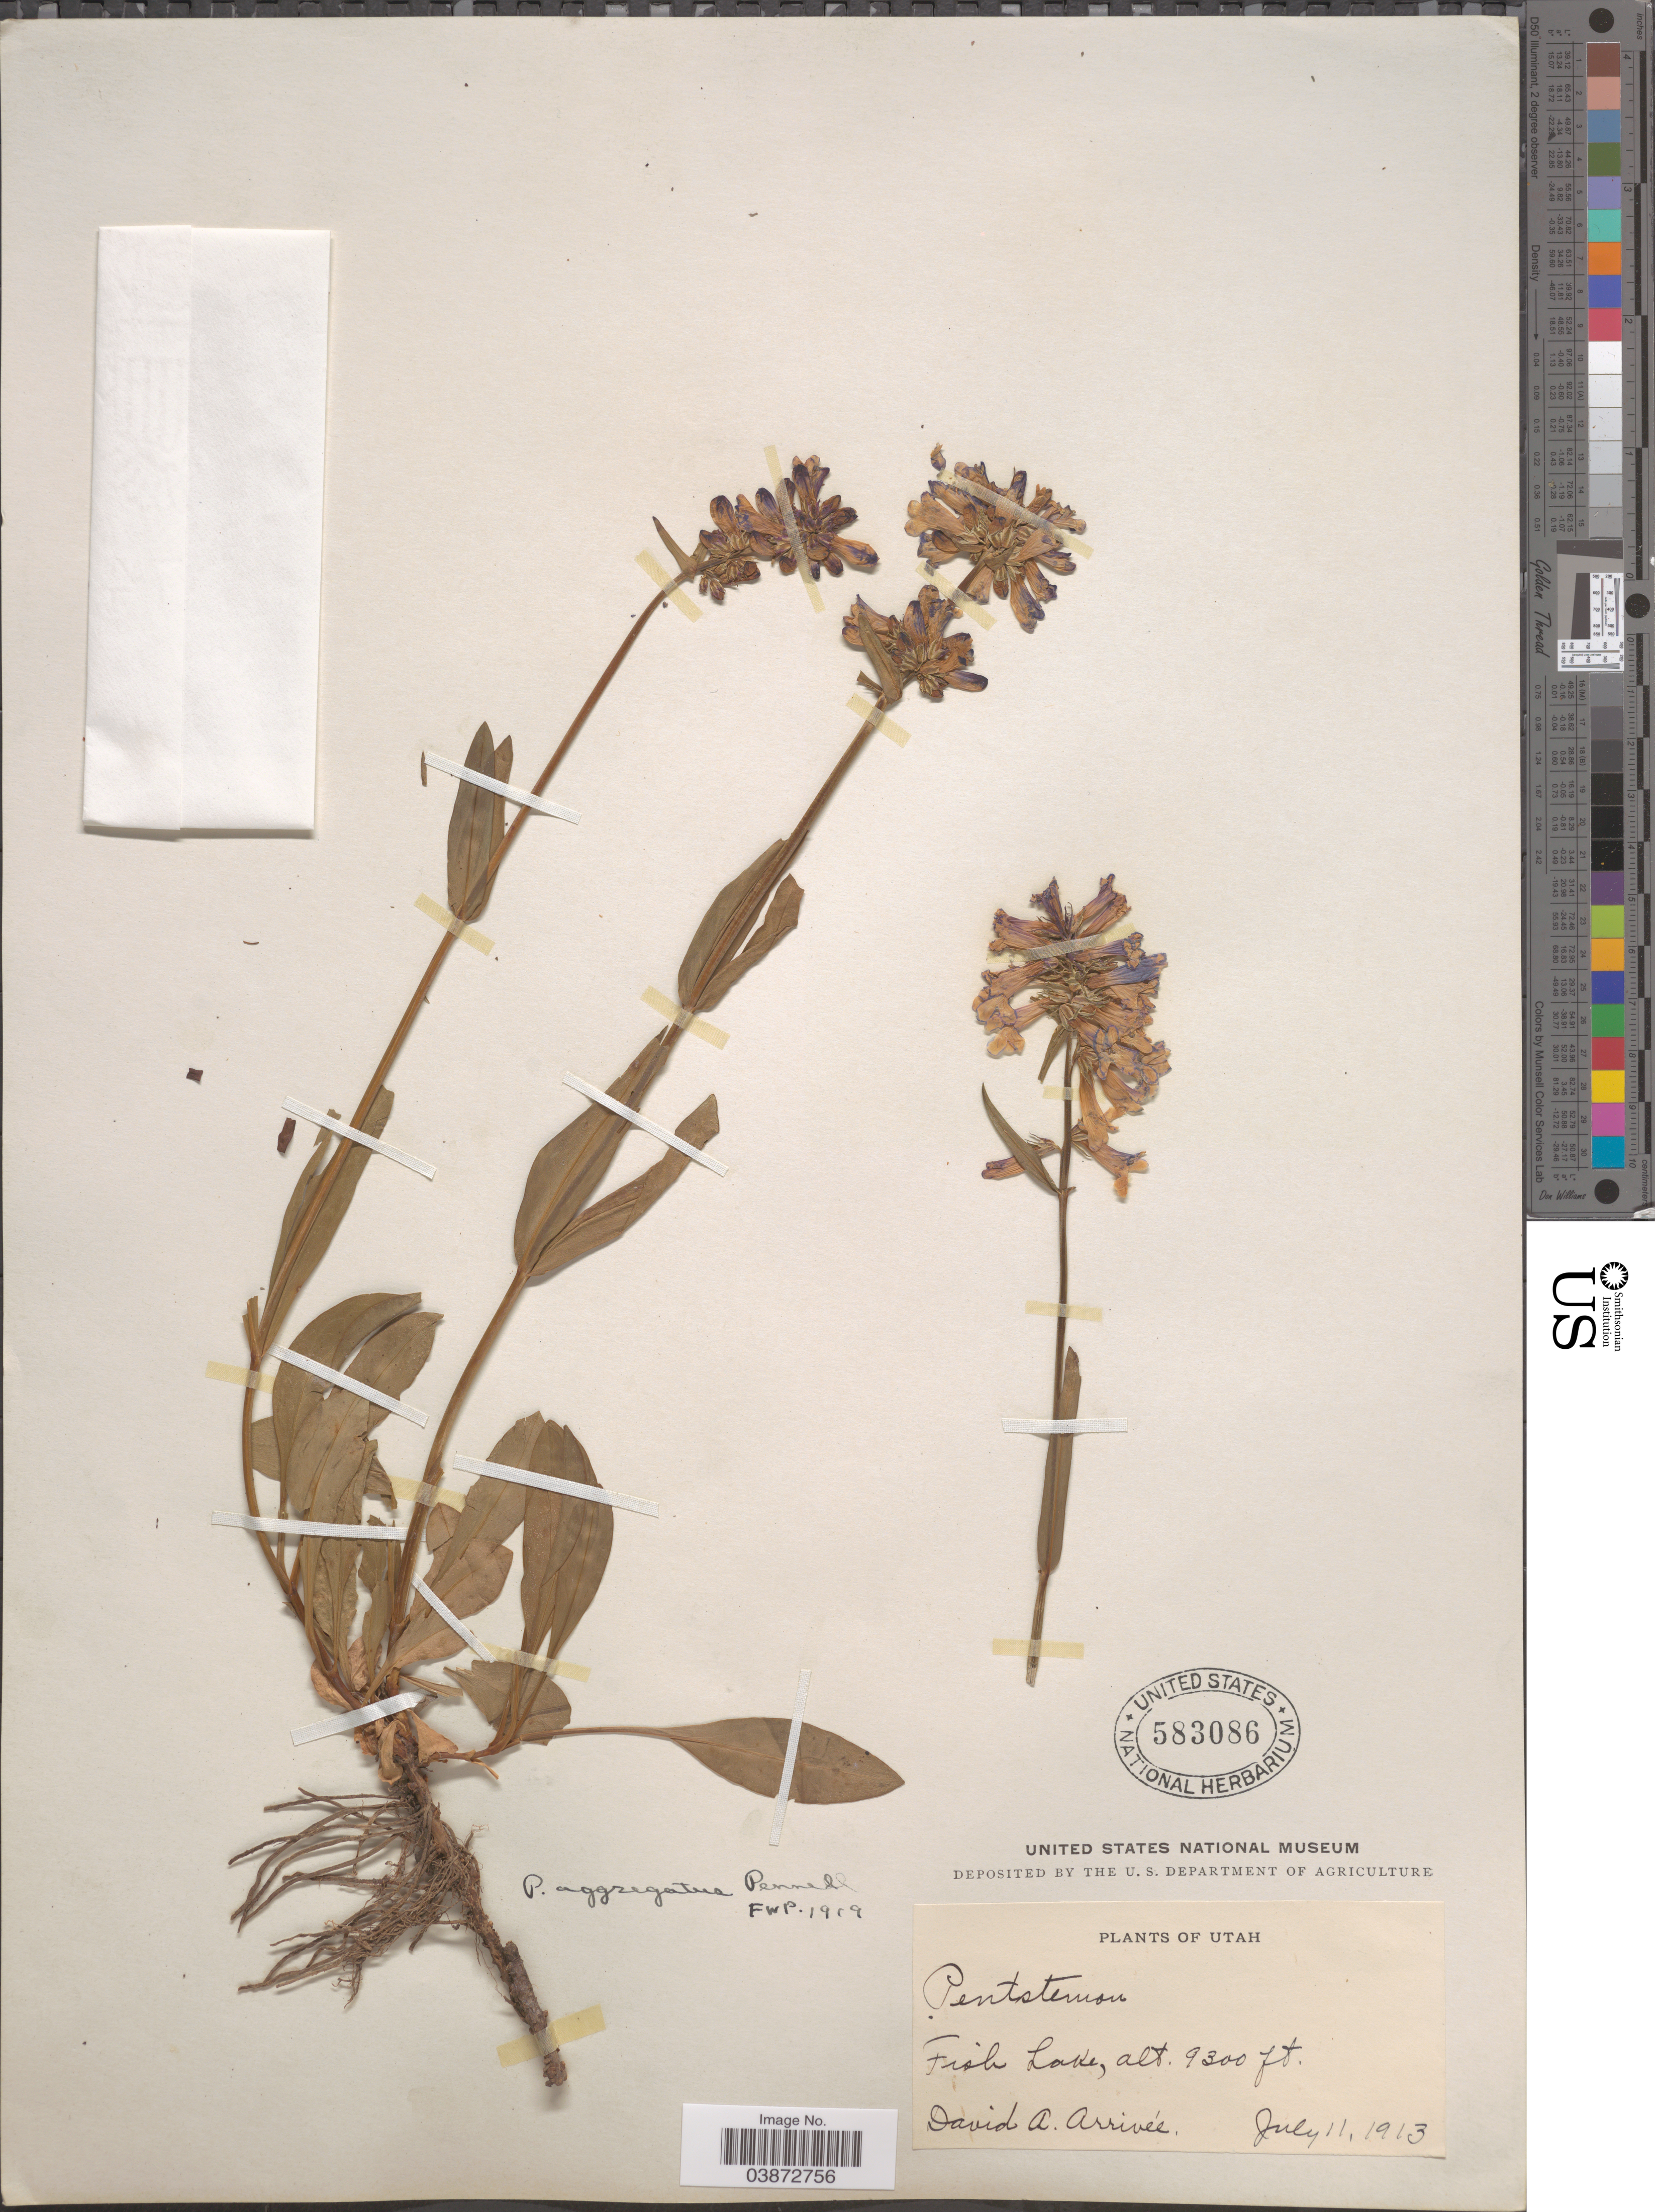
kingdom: Plantae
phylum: Tracheophyta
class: Magnoliopsida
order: Lamiales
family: Plantaginaceae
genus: Penstemon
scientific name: Penstemon aggregatus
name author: Pennell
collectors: D. Arrivee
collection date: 1913-07-11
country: United States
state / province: Utah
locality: Fish Lake.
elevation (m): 2835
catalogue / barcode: US 583086